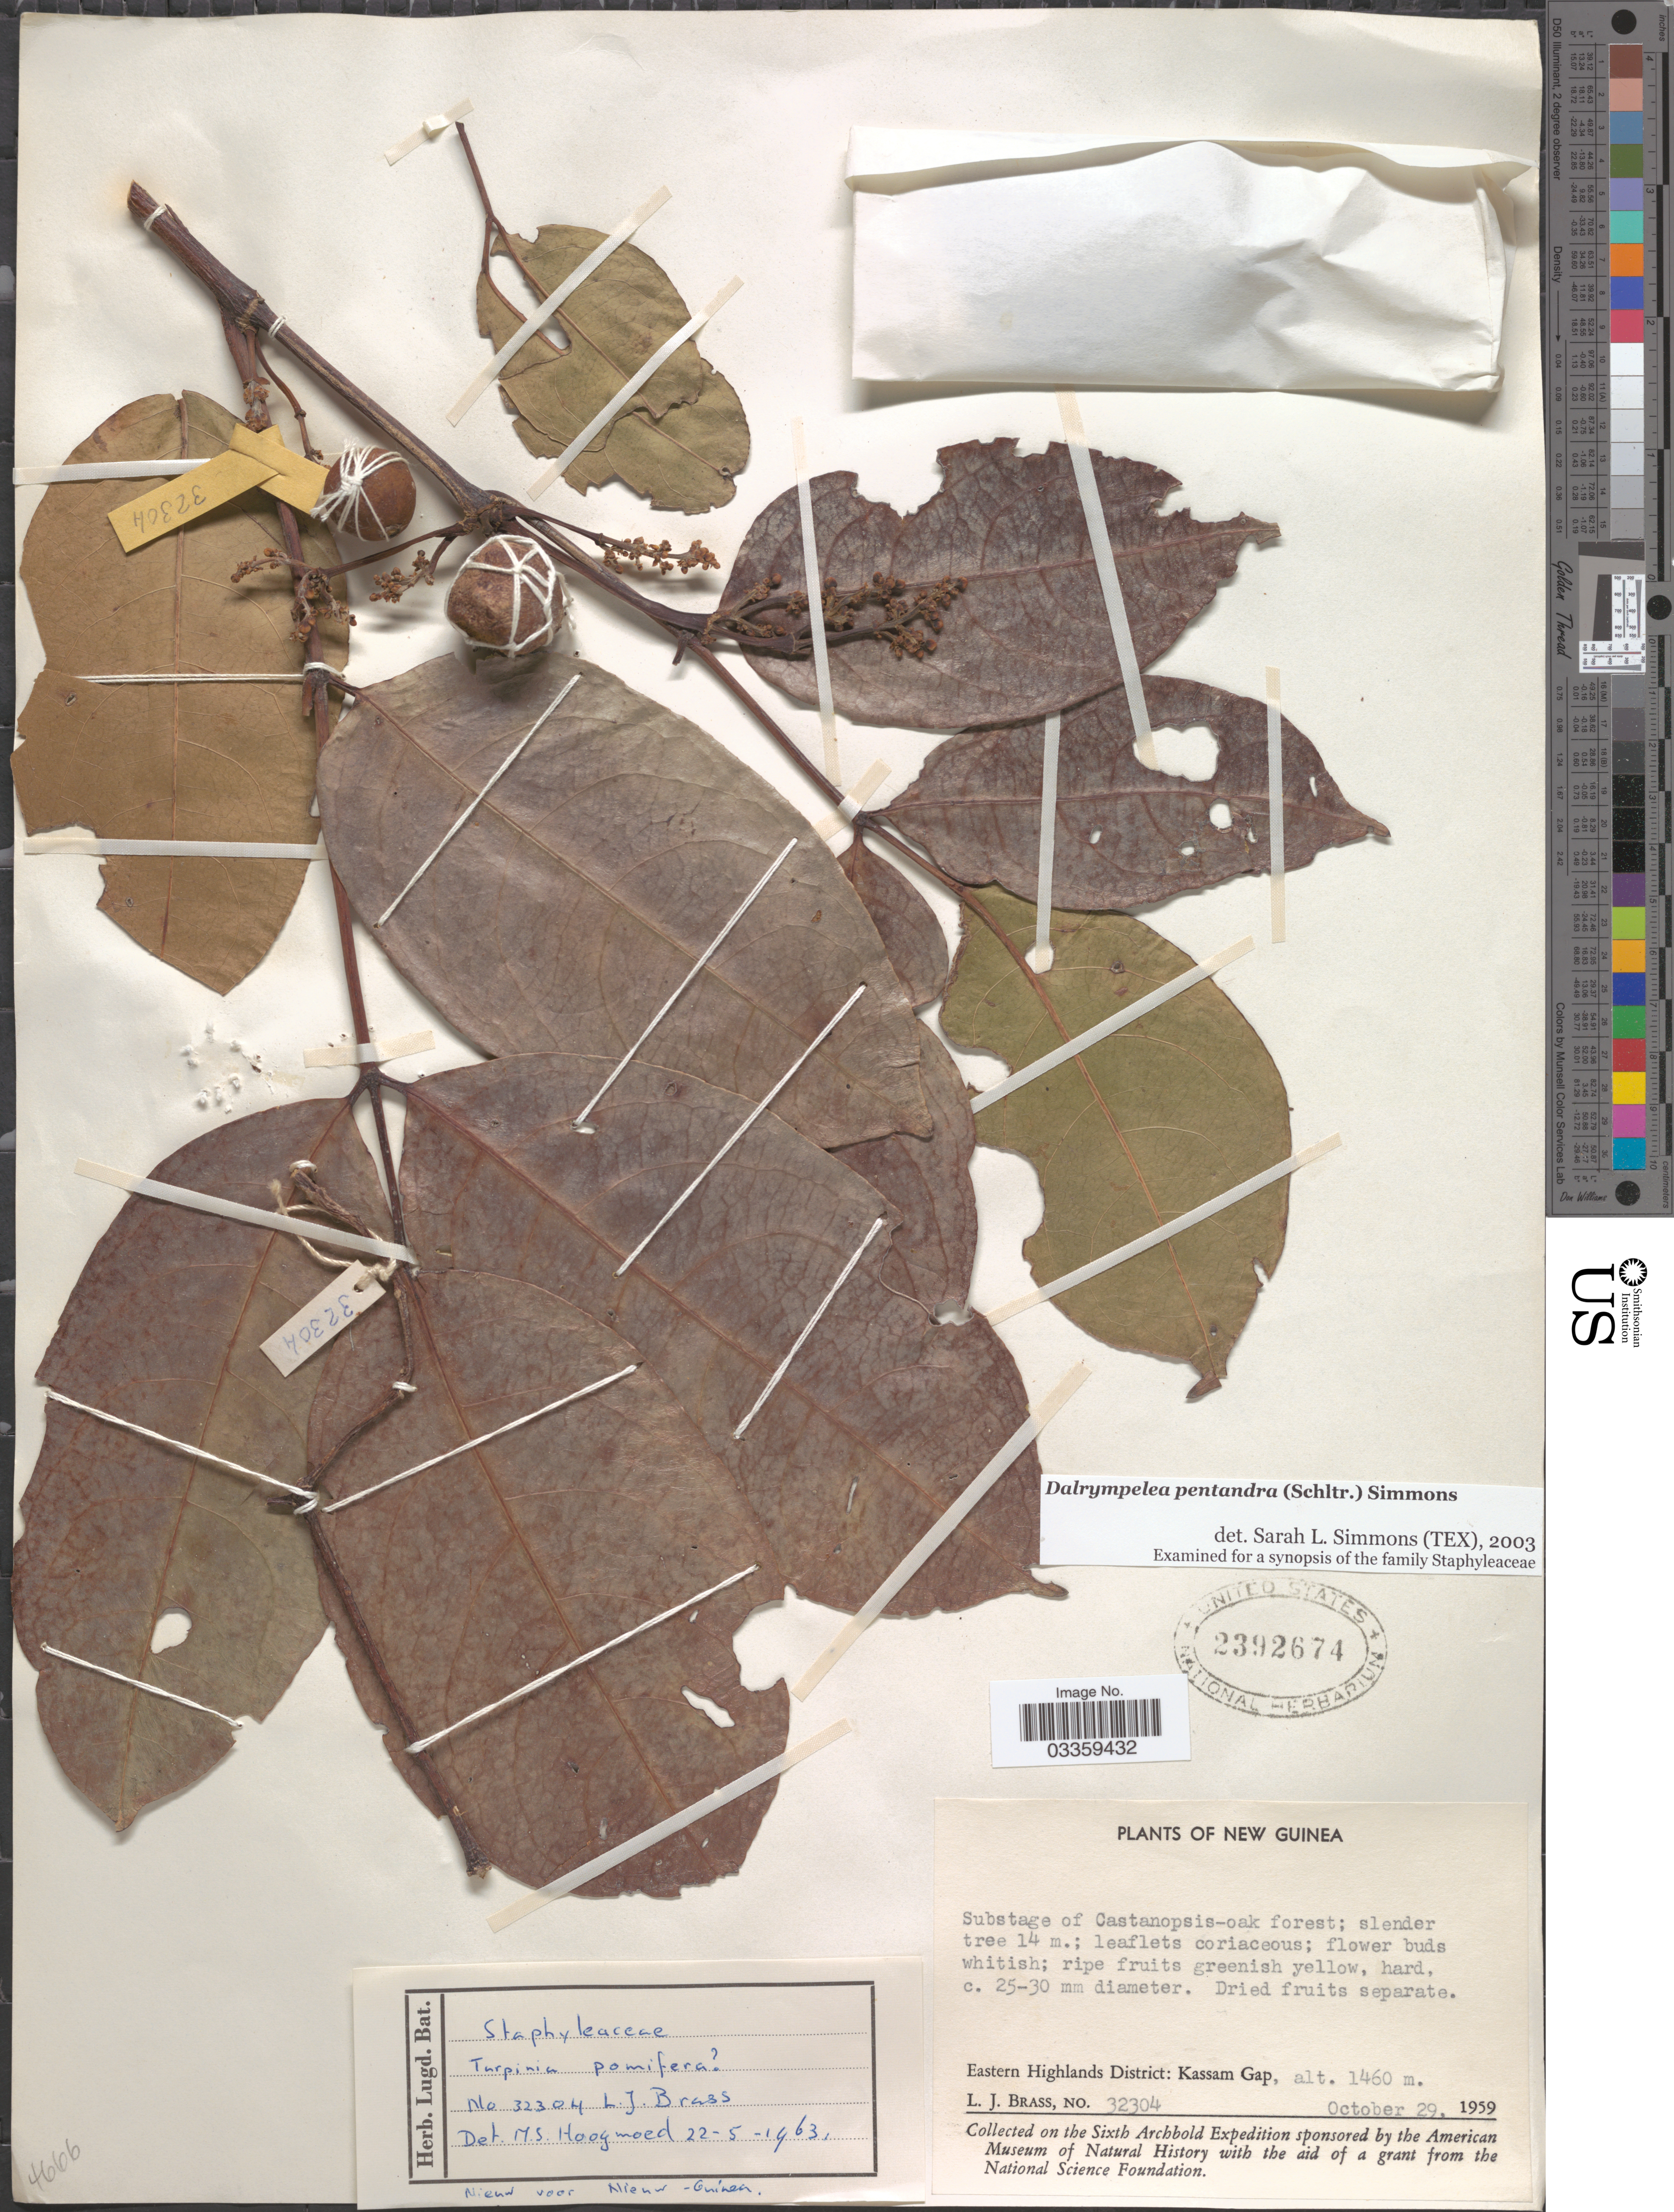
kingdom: Plantae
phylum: Tracheophyta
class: Magnoliopsida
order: Crossosomatales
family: Staphyleaceae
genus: Turpinia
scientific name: Turpinia pentandra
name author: (Schltr.) B.L. Linden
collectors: L. J. Brass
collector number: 32304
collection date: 1959-10-29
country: Papua New Guinea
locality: New Guinea. Eastern Highlands District: Kassam Gap.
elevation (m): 1460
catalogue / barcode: US 2392674